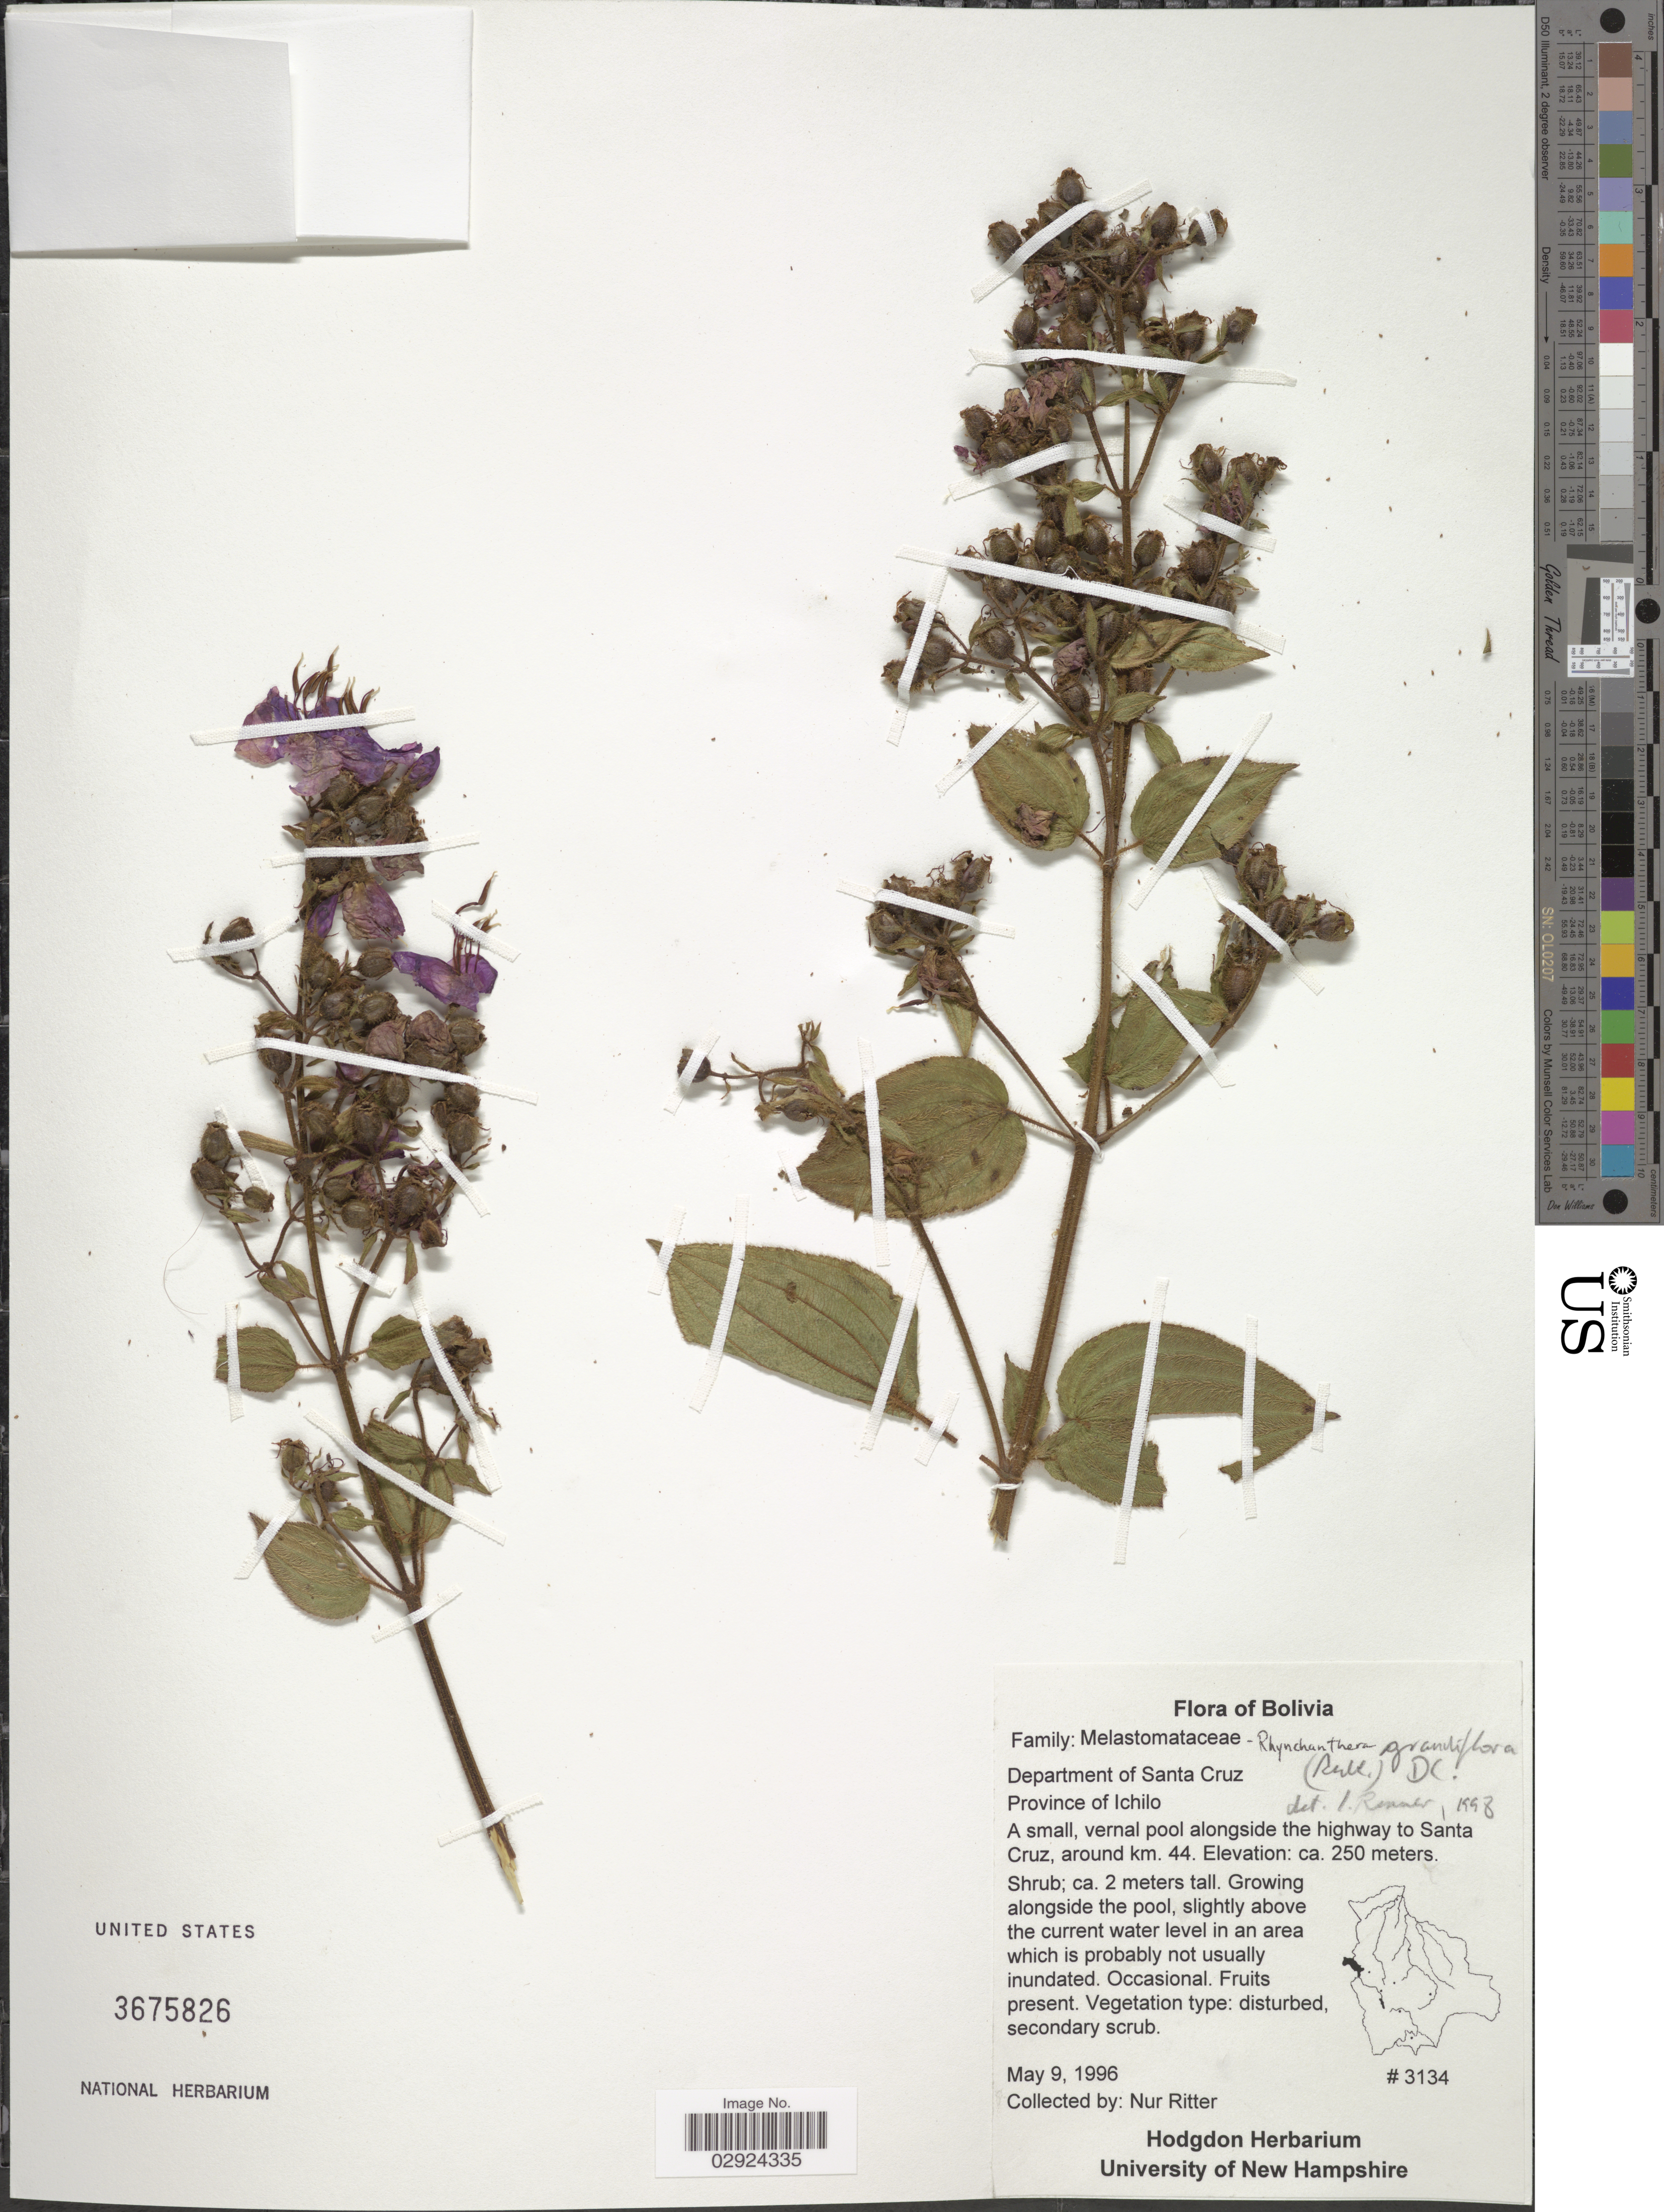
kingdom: Plantae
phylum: Tracheophyta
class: Magnoliopsida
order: Myrtales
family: Melastomataceae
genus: Rhynchanthera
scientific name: Rhynchanthera grandiflora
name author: (Aubl.) DC.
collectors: N. Ritter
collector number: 3134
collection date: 1996-05-09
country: Bolivia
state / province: Santa Cruz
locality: Department of Santa Cruz, Province of Ichilo, a small, vernal pool alongside the highway to Santa Cruz, around km. 44.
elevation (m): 250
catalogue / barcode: US 3675826